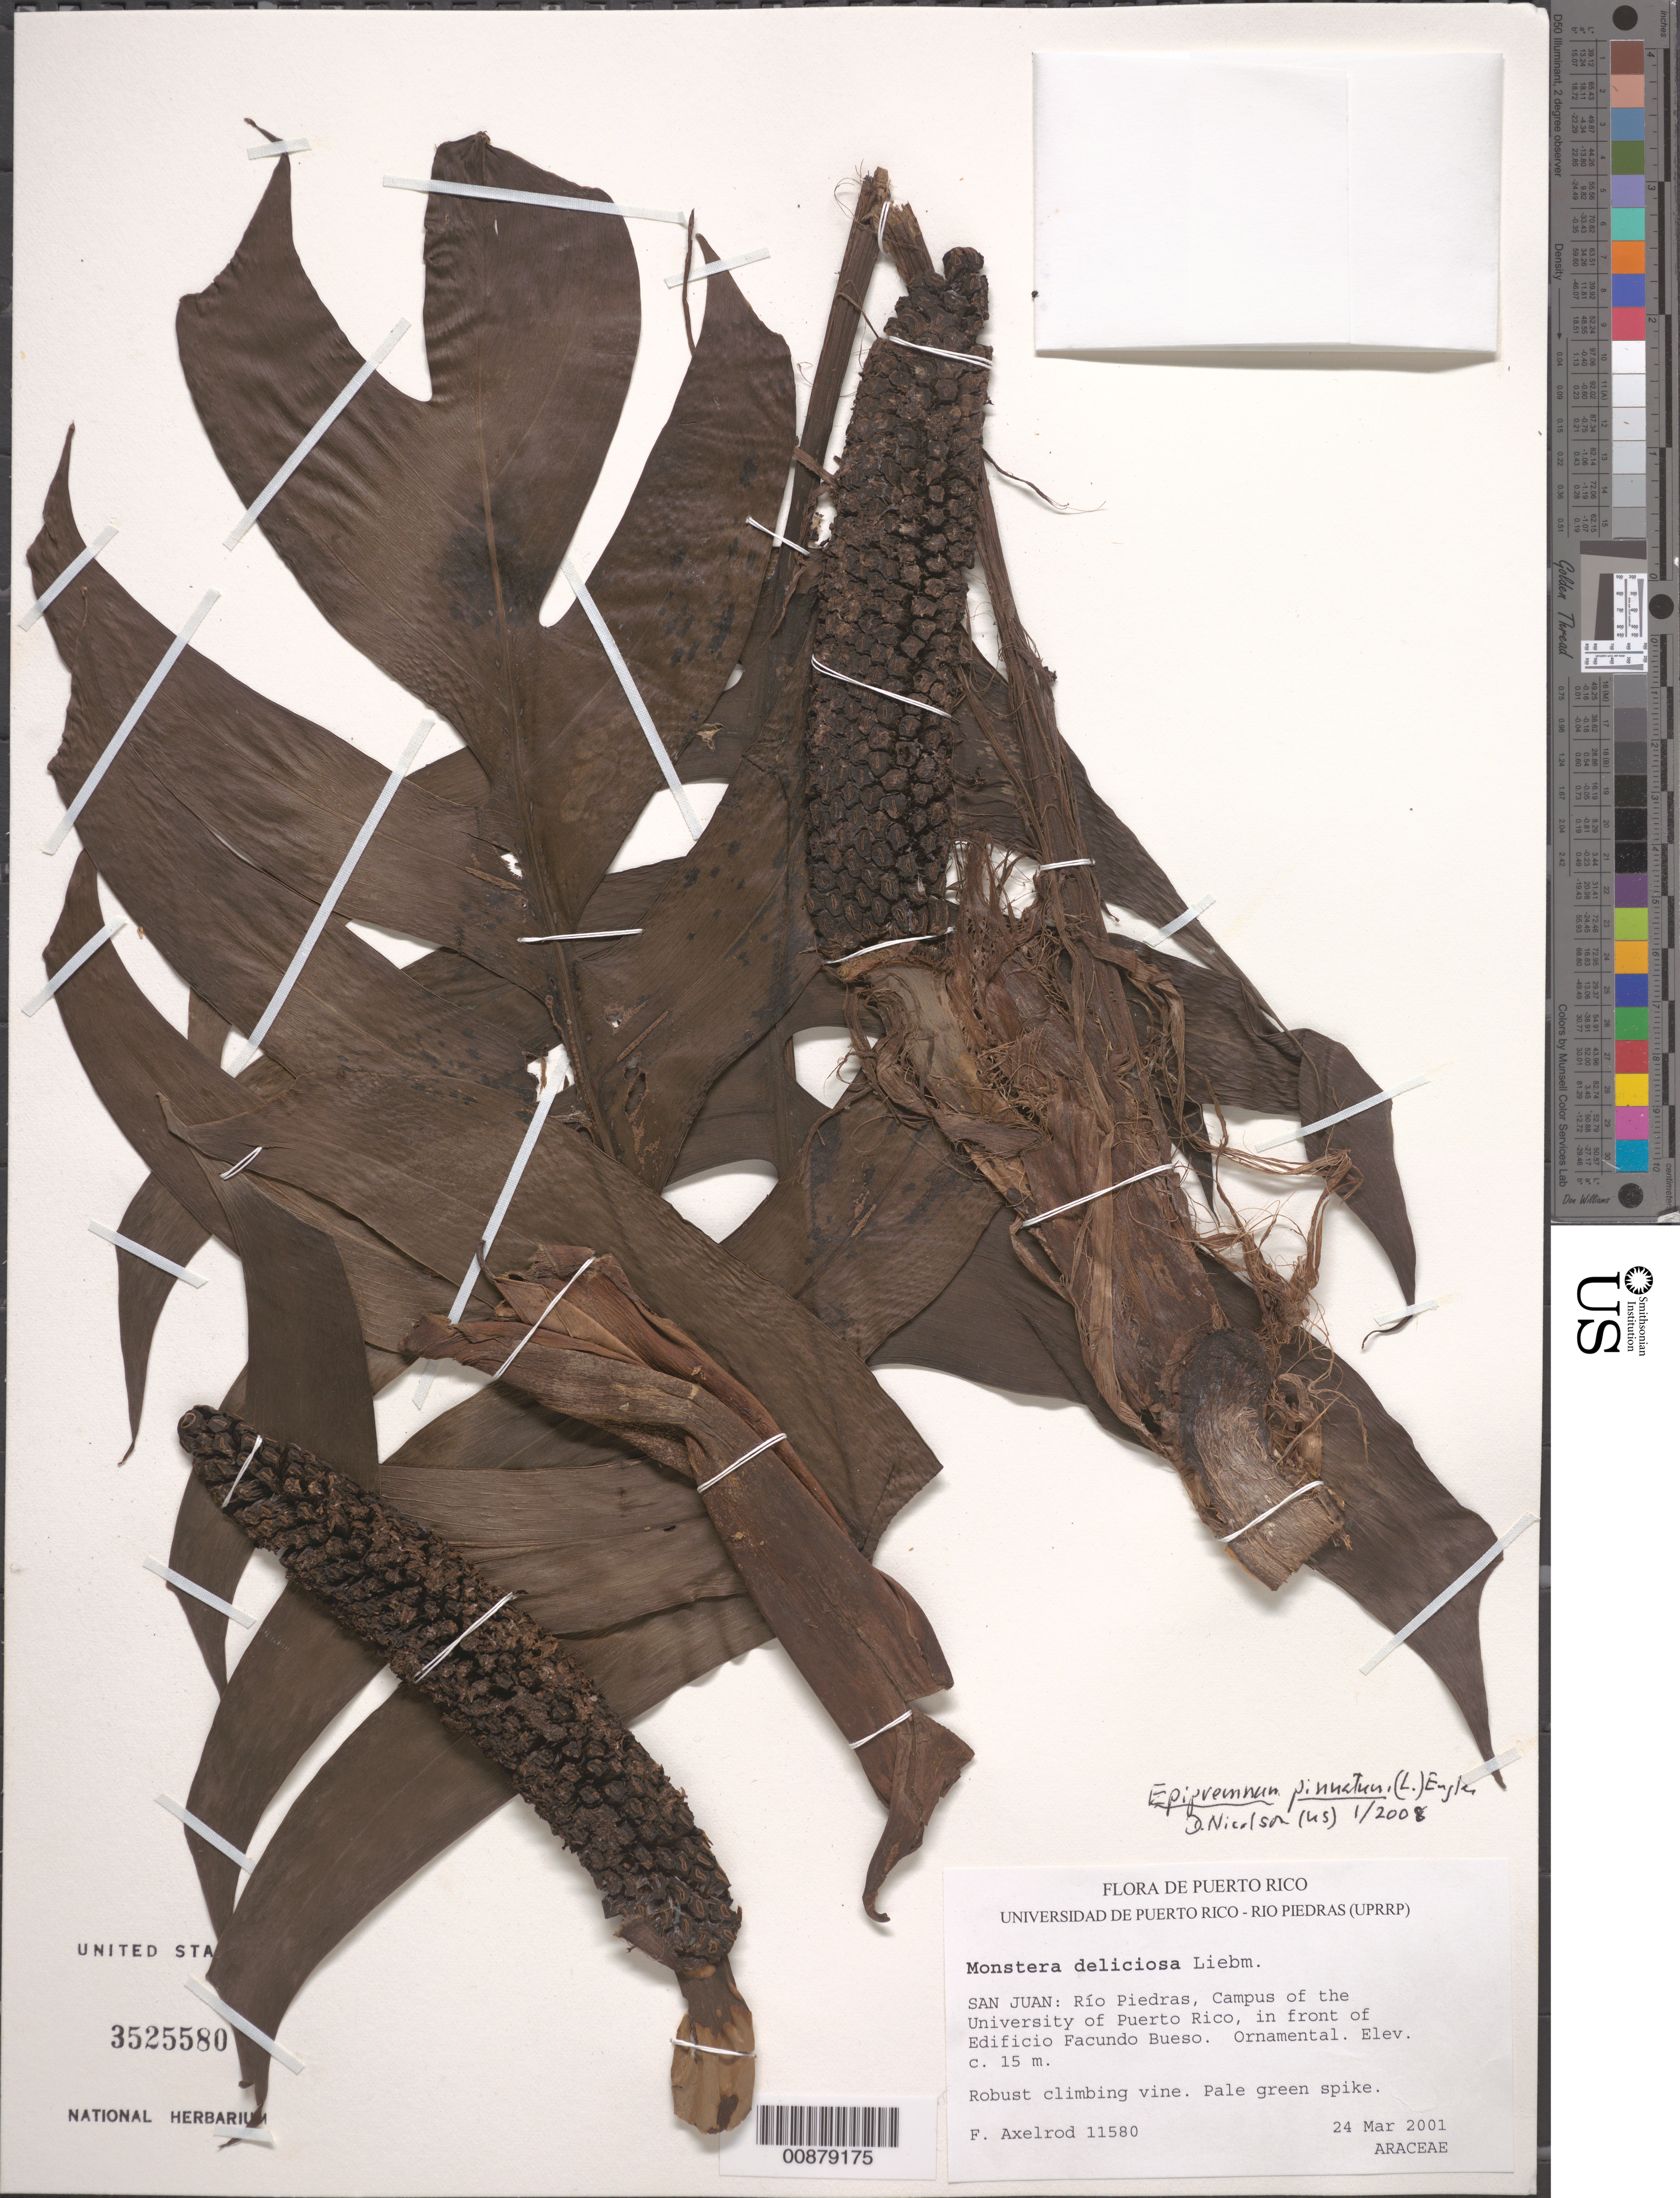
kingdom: Plantae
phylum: Tracheophyta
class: Liliopsida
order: Alismatales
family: Araceae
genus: Epipremnum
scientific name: Epipremnum pinnatum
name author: (L.) Engl.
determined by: Nicolson, Dan H.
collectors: F. S. Axelrod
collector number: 11580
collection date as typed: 24 Mar 2001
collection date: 2001-03-24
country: Puerto Rico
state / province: San Juan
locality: Río Piedras, Campus of the University of Puerto Rico, in front of Edificio Facundo Bueso.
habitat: Ornamental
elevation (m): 15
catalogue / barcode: US 3525580